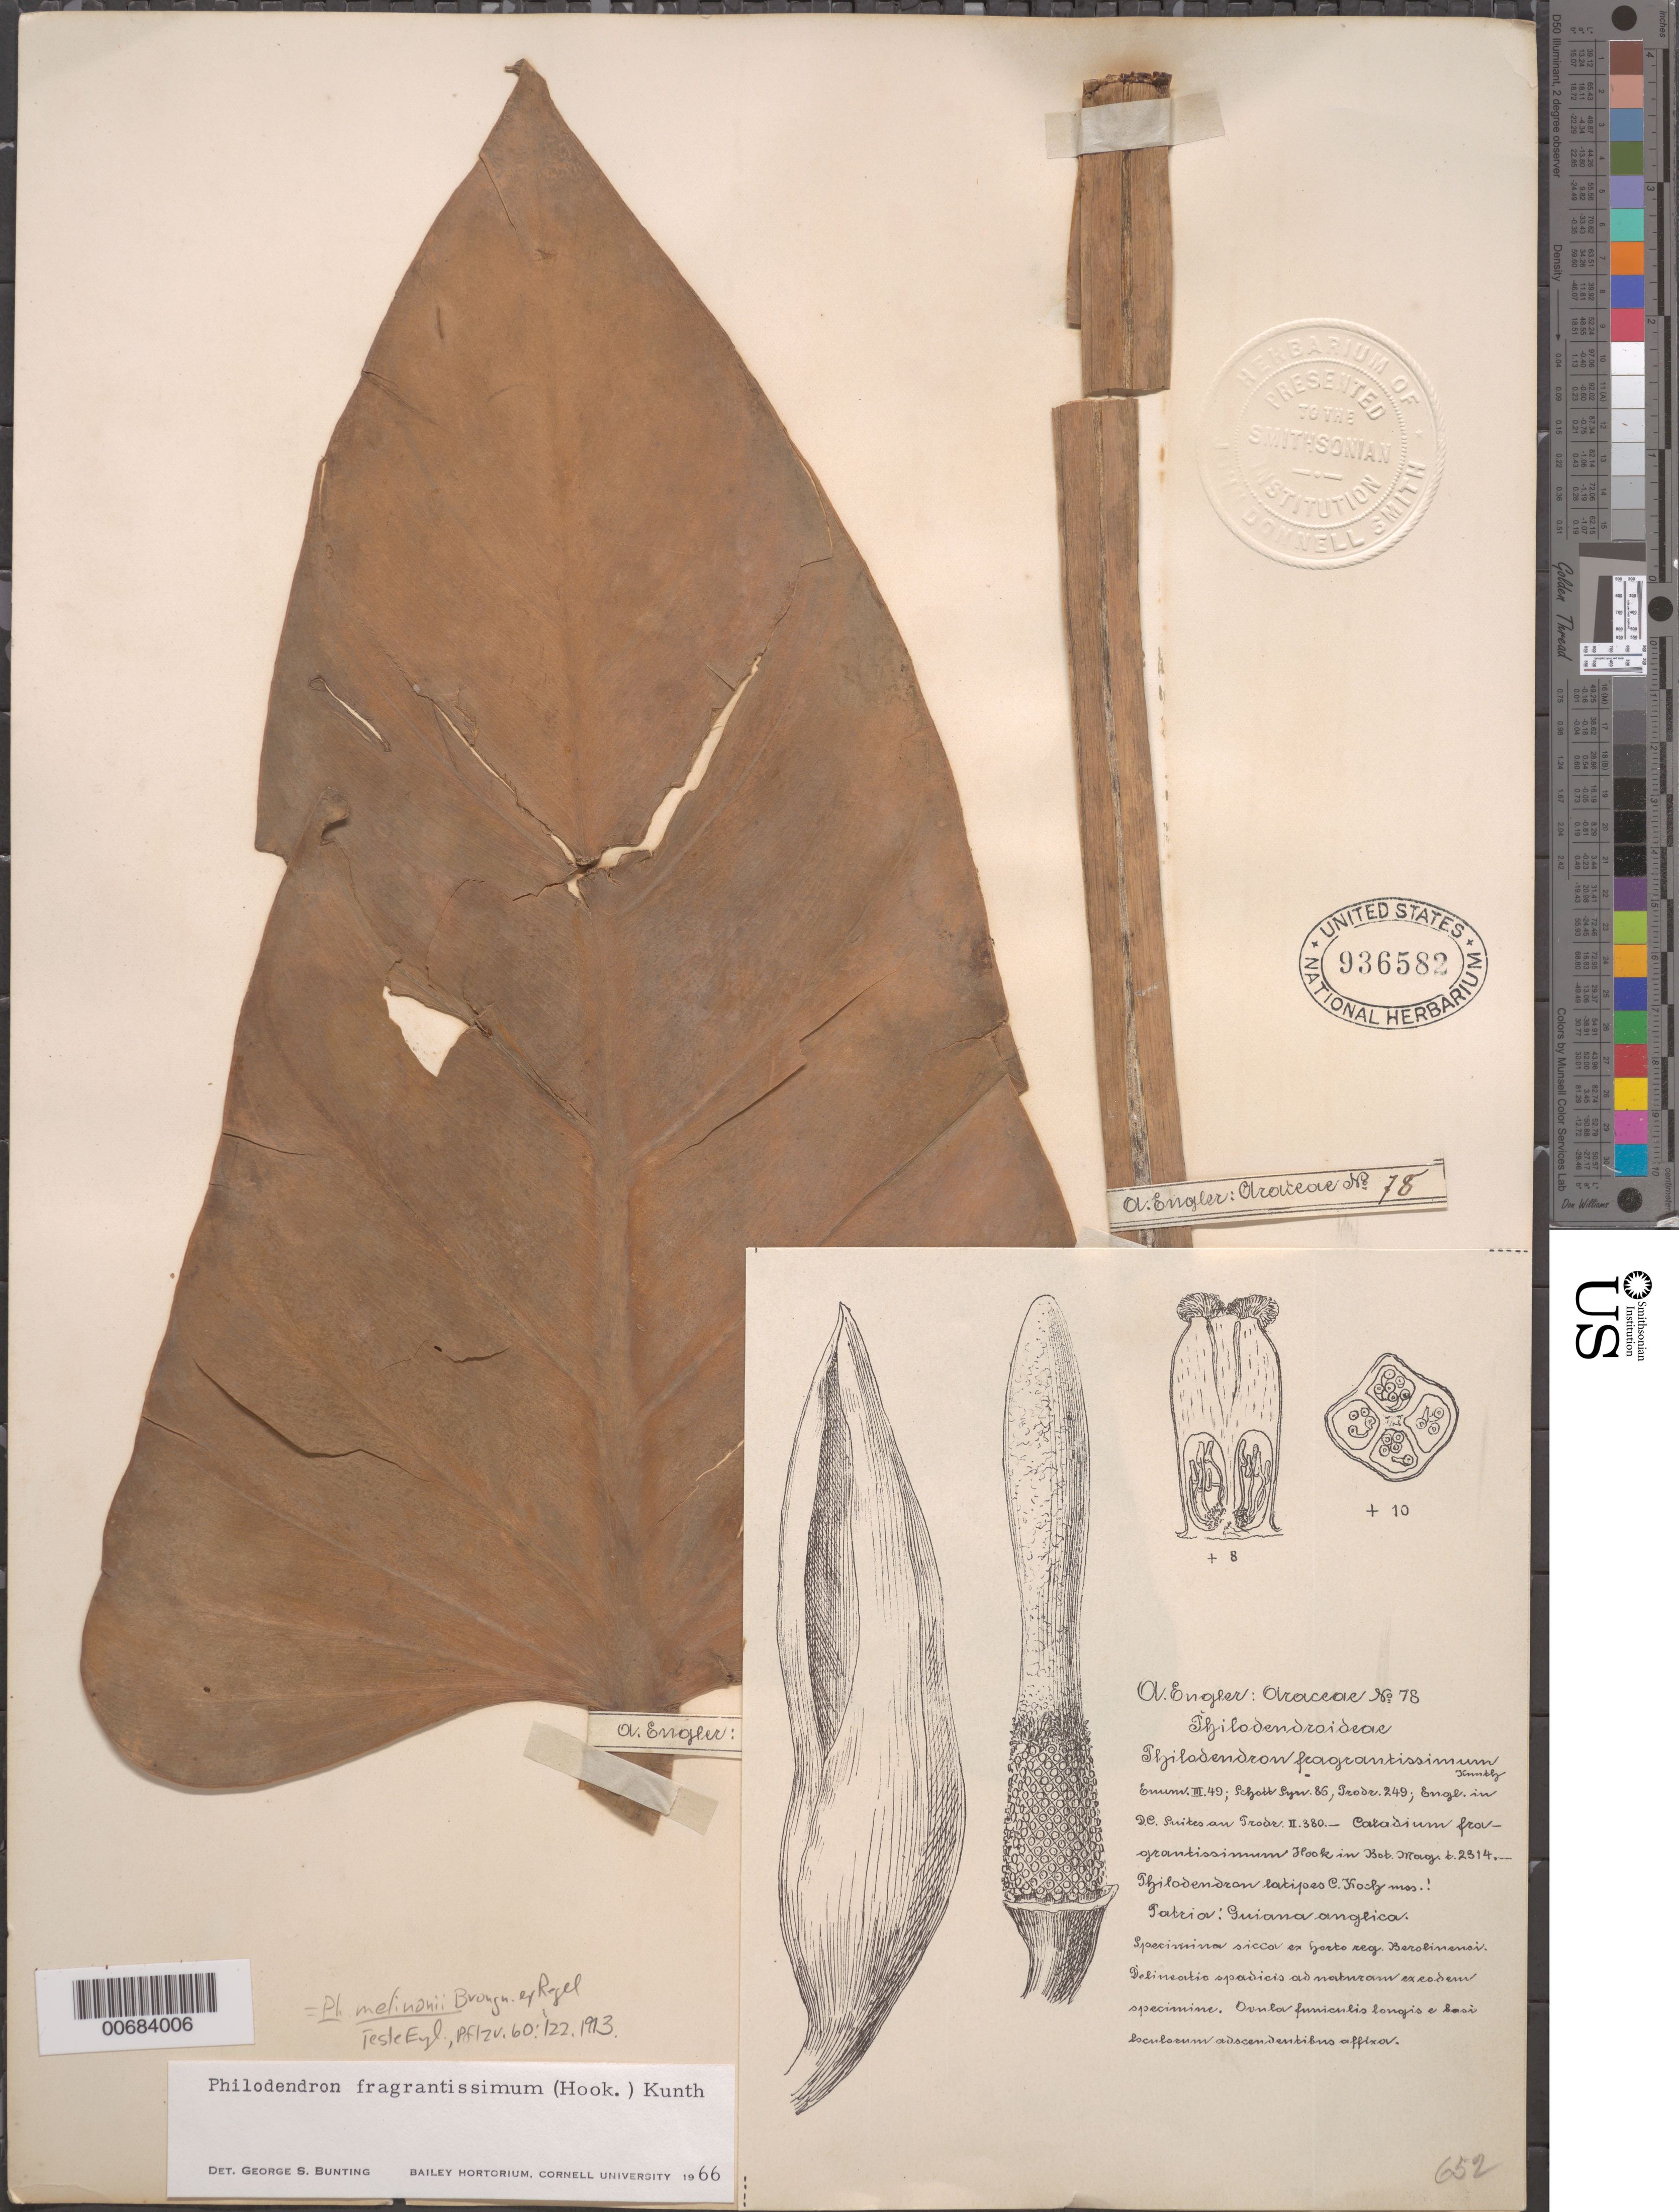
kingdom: Plantae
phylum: Tracheophyta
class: Liliopsida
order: Alismatales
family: Araceae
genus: Philodendron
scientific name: Philodendron melinonii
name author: Brongn. ex Regel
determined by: Bunting, G. S.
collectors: H. G. A. Engler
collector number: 78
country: Guyana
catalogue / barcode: US 936582